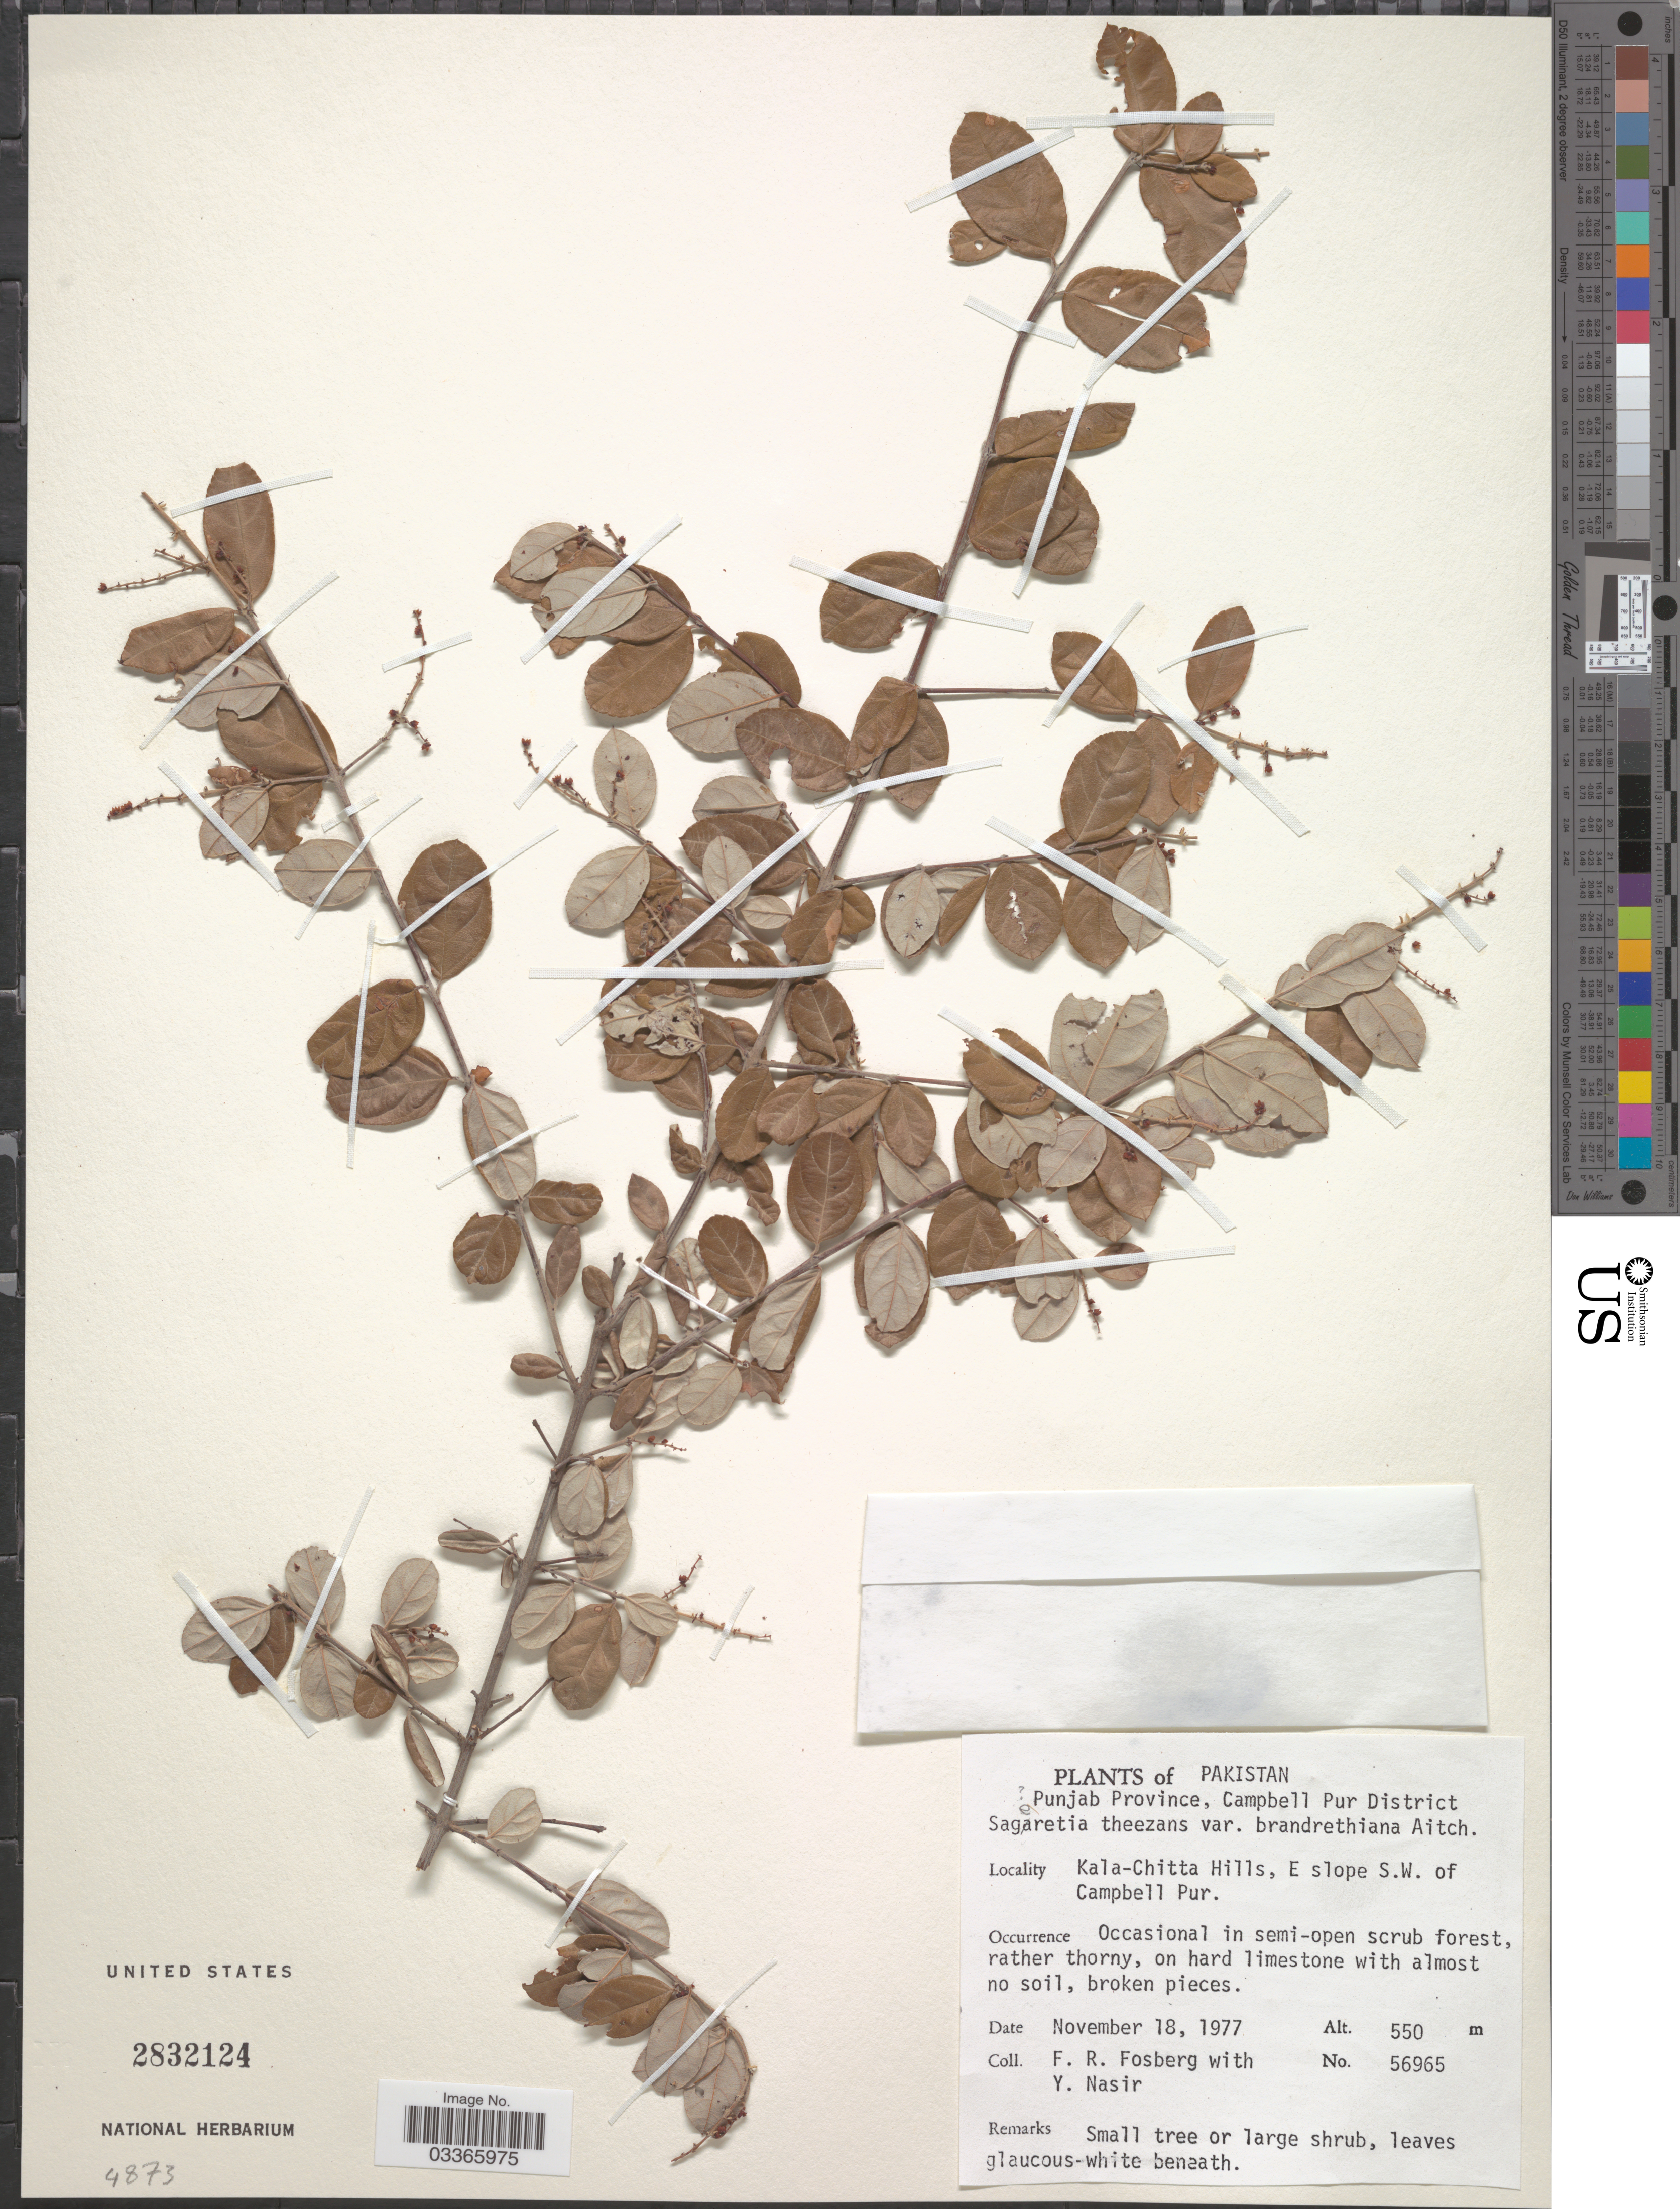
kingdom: Plantae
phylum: Tracheophyta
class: Magnoliopsida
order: Rosales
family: Rhamnaceae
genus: Sageretia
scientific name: Sageretia thea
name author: (Osbeck) M.C. Johnst.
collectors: F. R. Fosberg & Y. Nasir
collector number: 56965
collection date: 1977-11-18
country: Pakistan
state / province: Punjab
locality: Campbell Pur District, Kala-Chitta Hills, E slope S.W. of Campbell Pur.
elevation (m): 550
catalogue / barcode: US 2832124